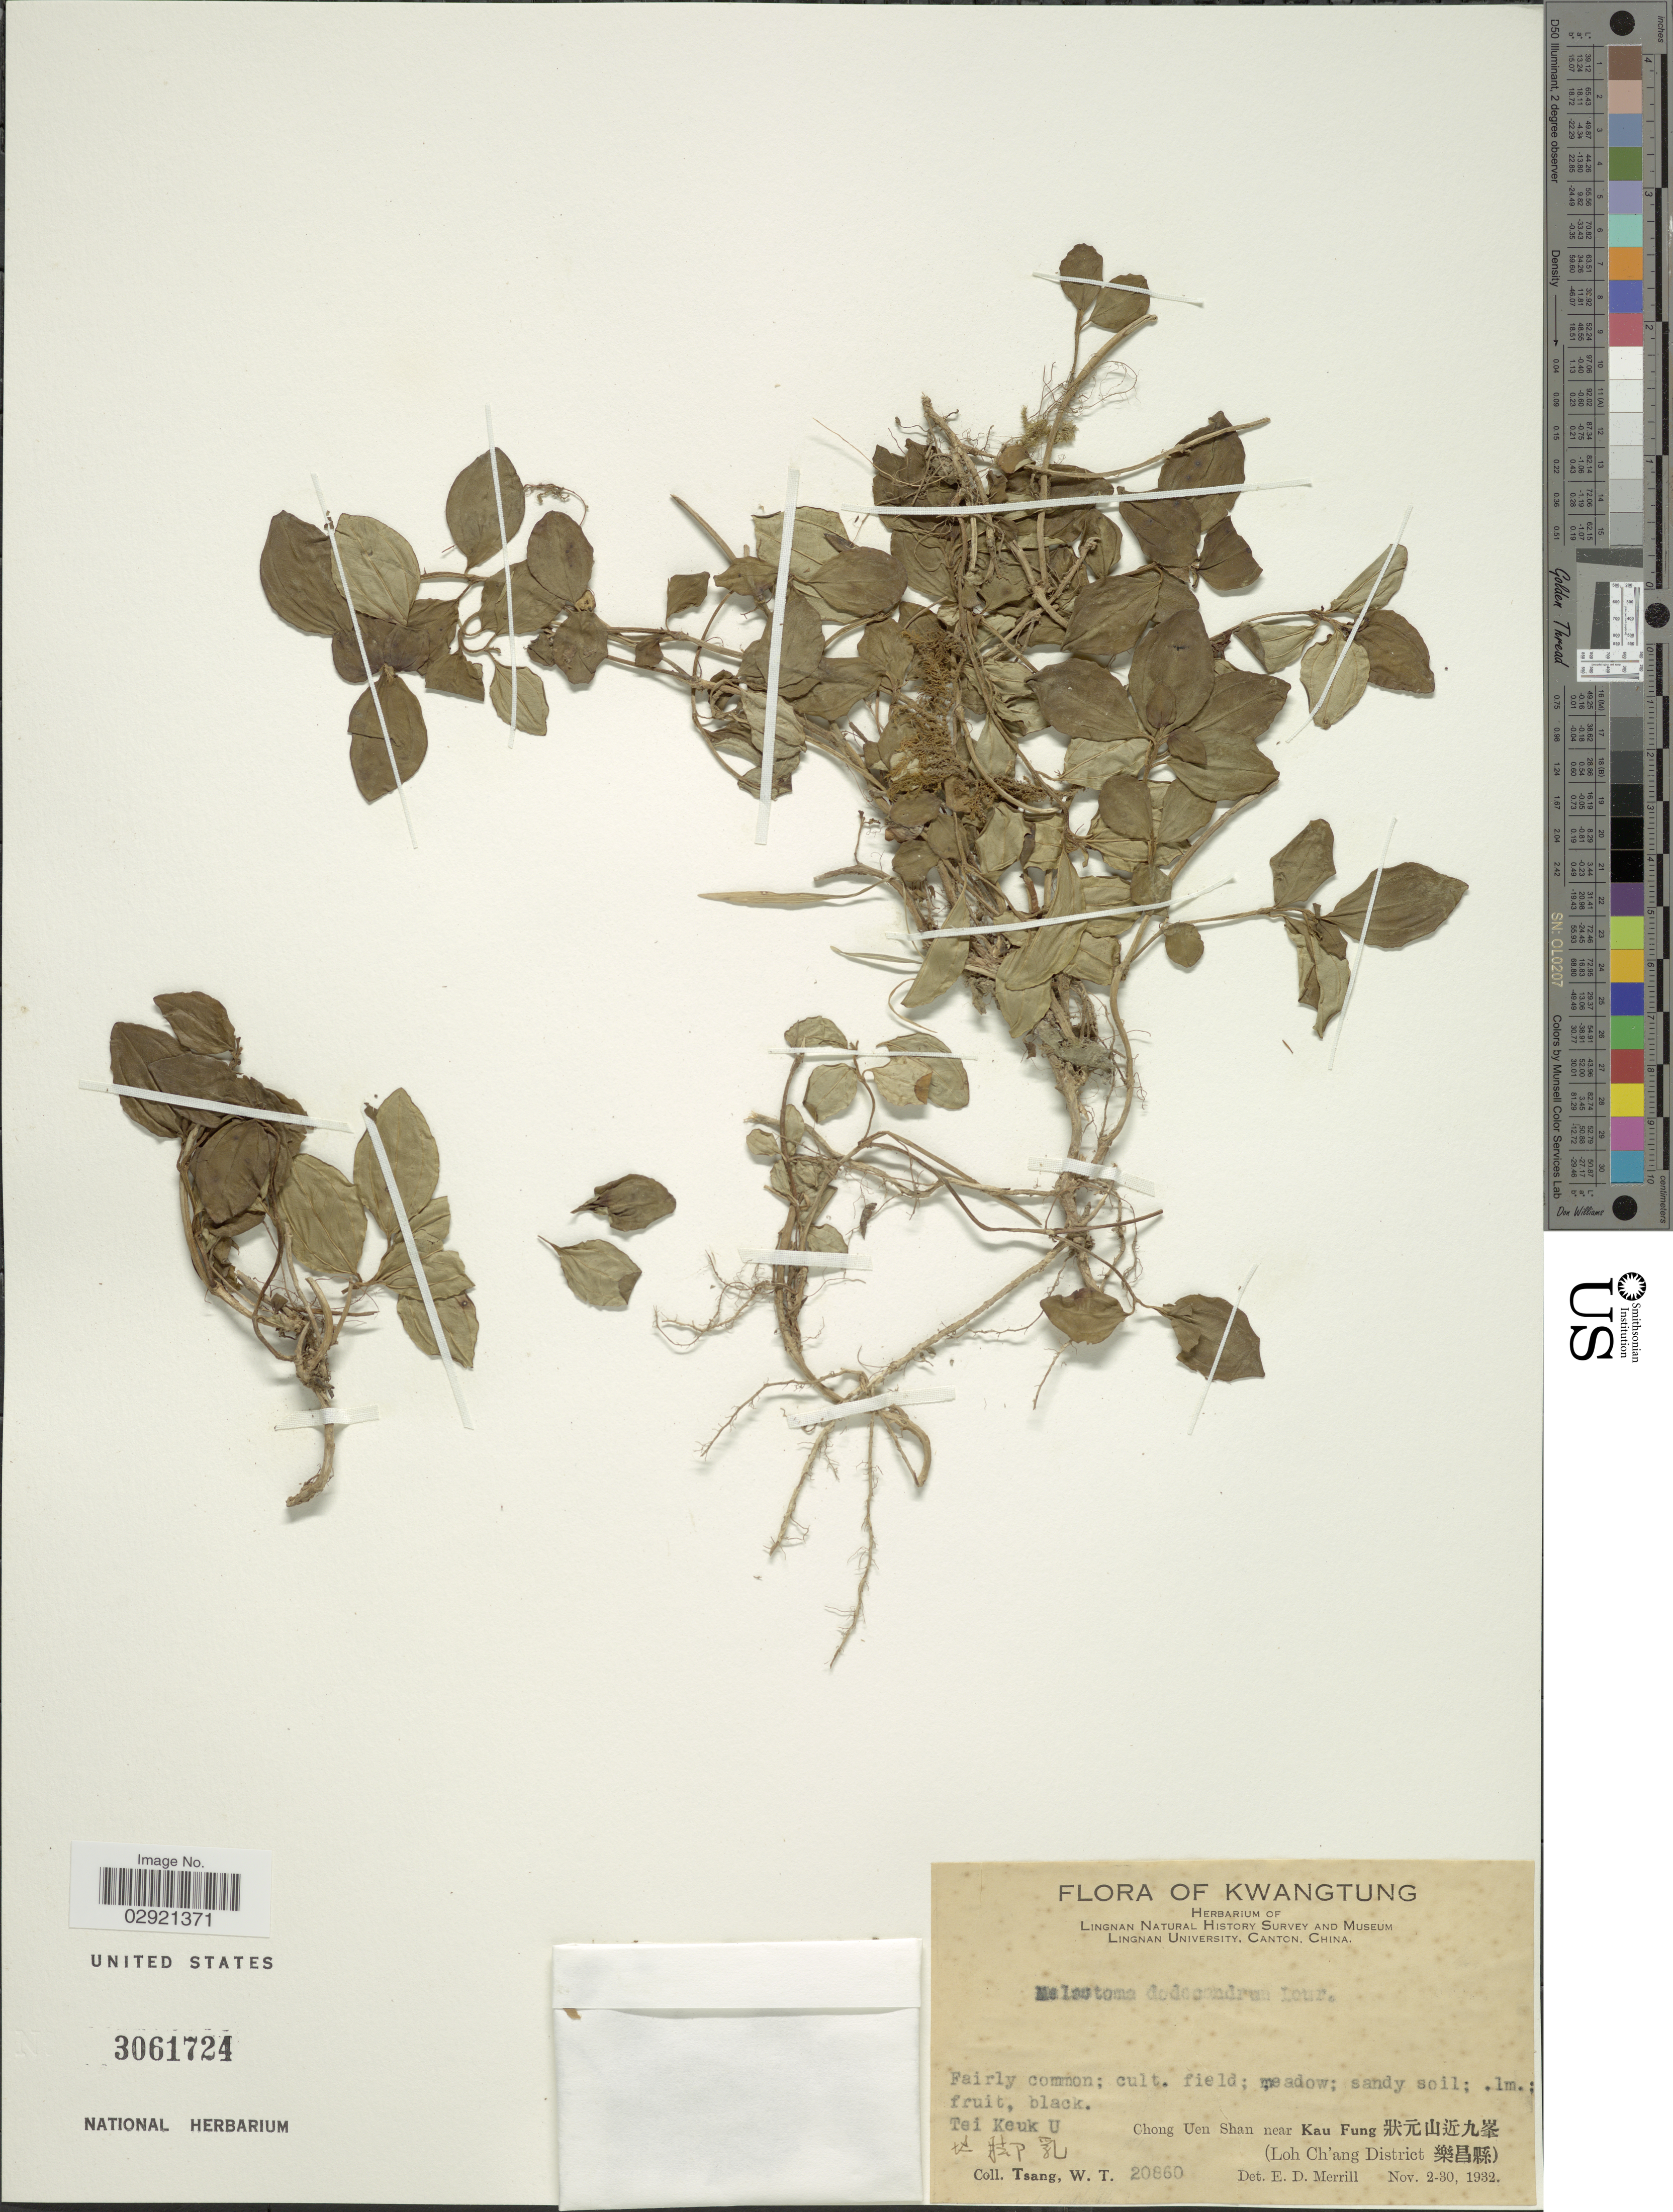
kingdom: Plantae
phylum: Tracheophyta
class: Magnoliopsida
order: Myrtales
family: Melastomataceae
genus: Melastoma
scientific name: Melastoma dodecandra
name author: Lour.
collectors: W. T. Tsang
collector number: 20860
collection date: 1932-11-02/1932-11-30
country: China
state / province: Guangdong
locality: Kwatung.Tei Keuk U. Chong Uen Shan near Kau Fung (Loh Ch'ang District).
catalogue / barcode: US 3061724